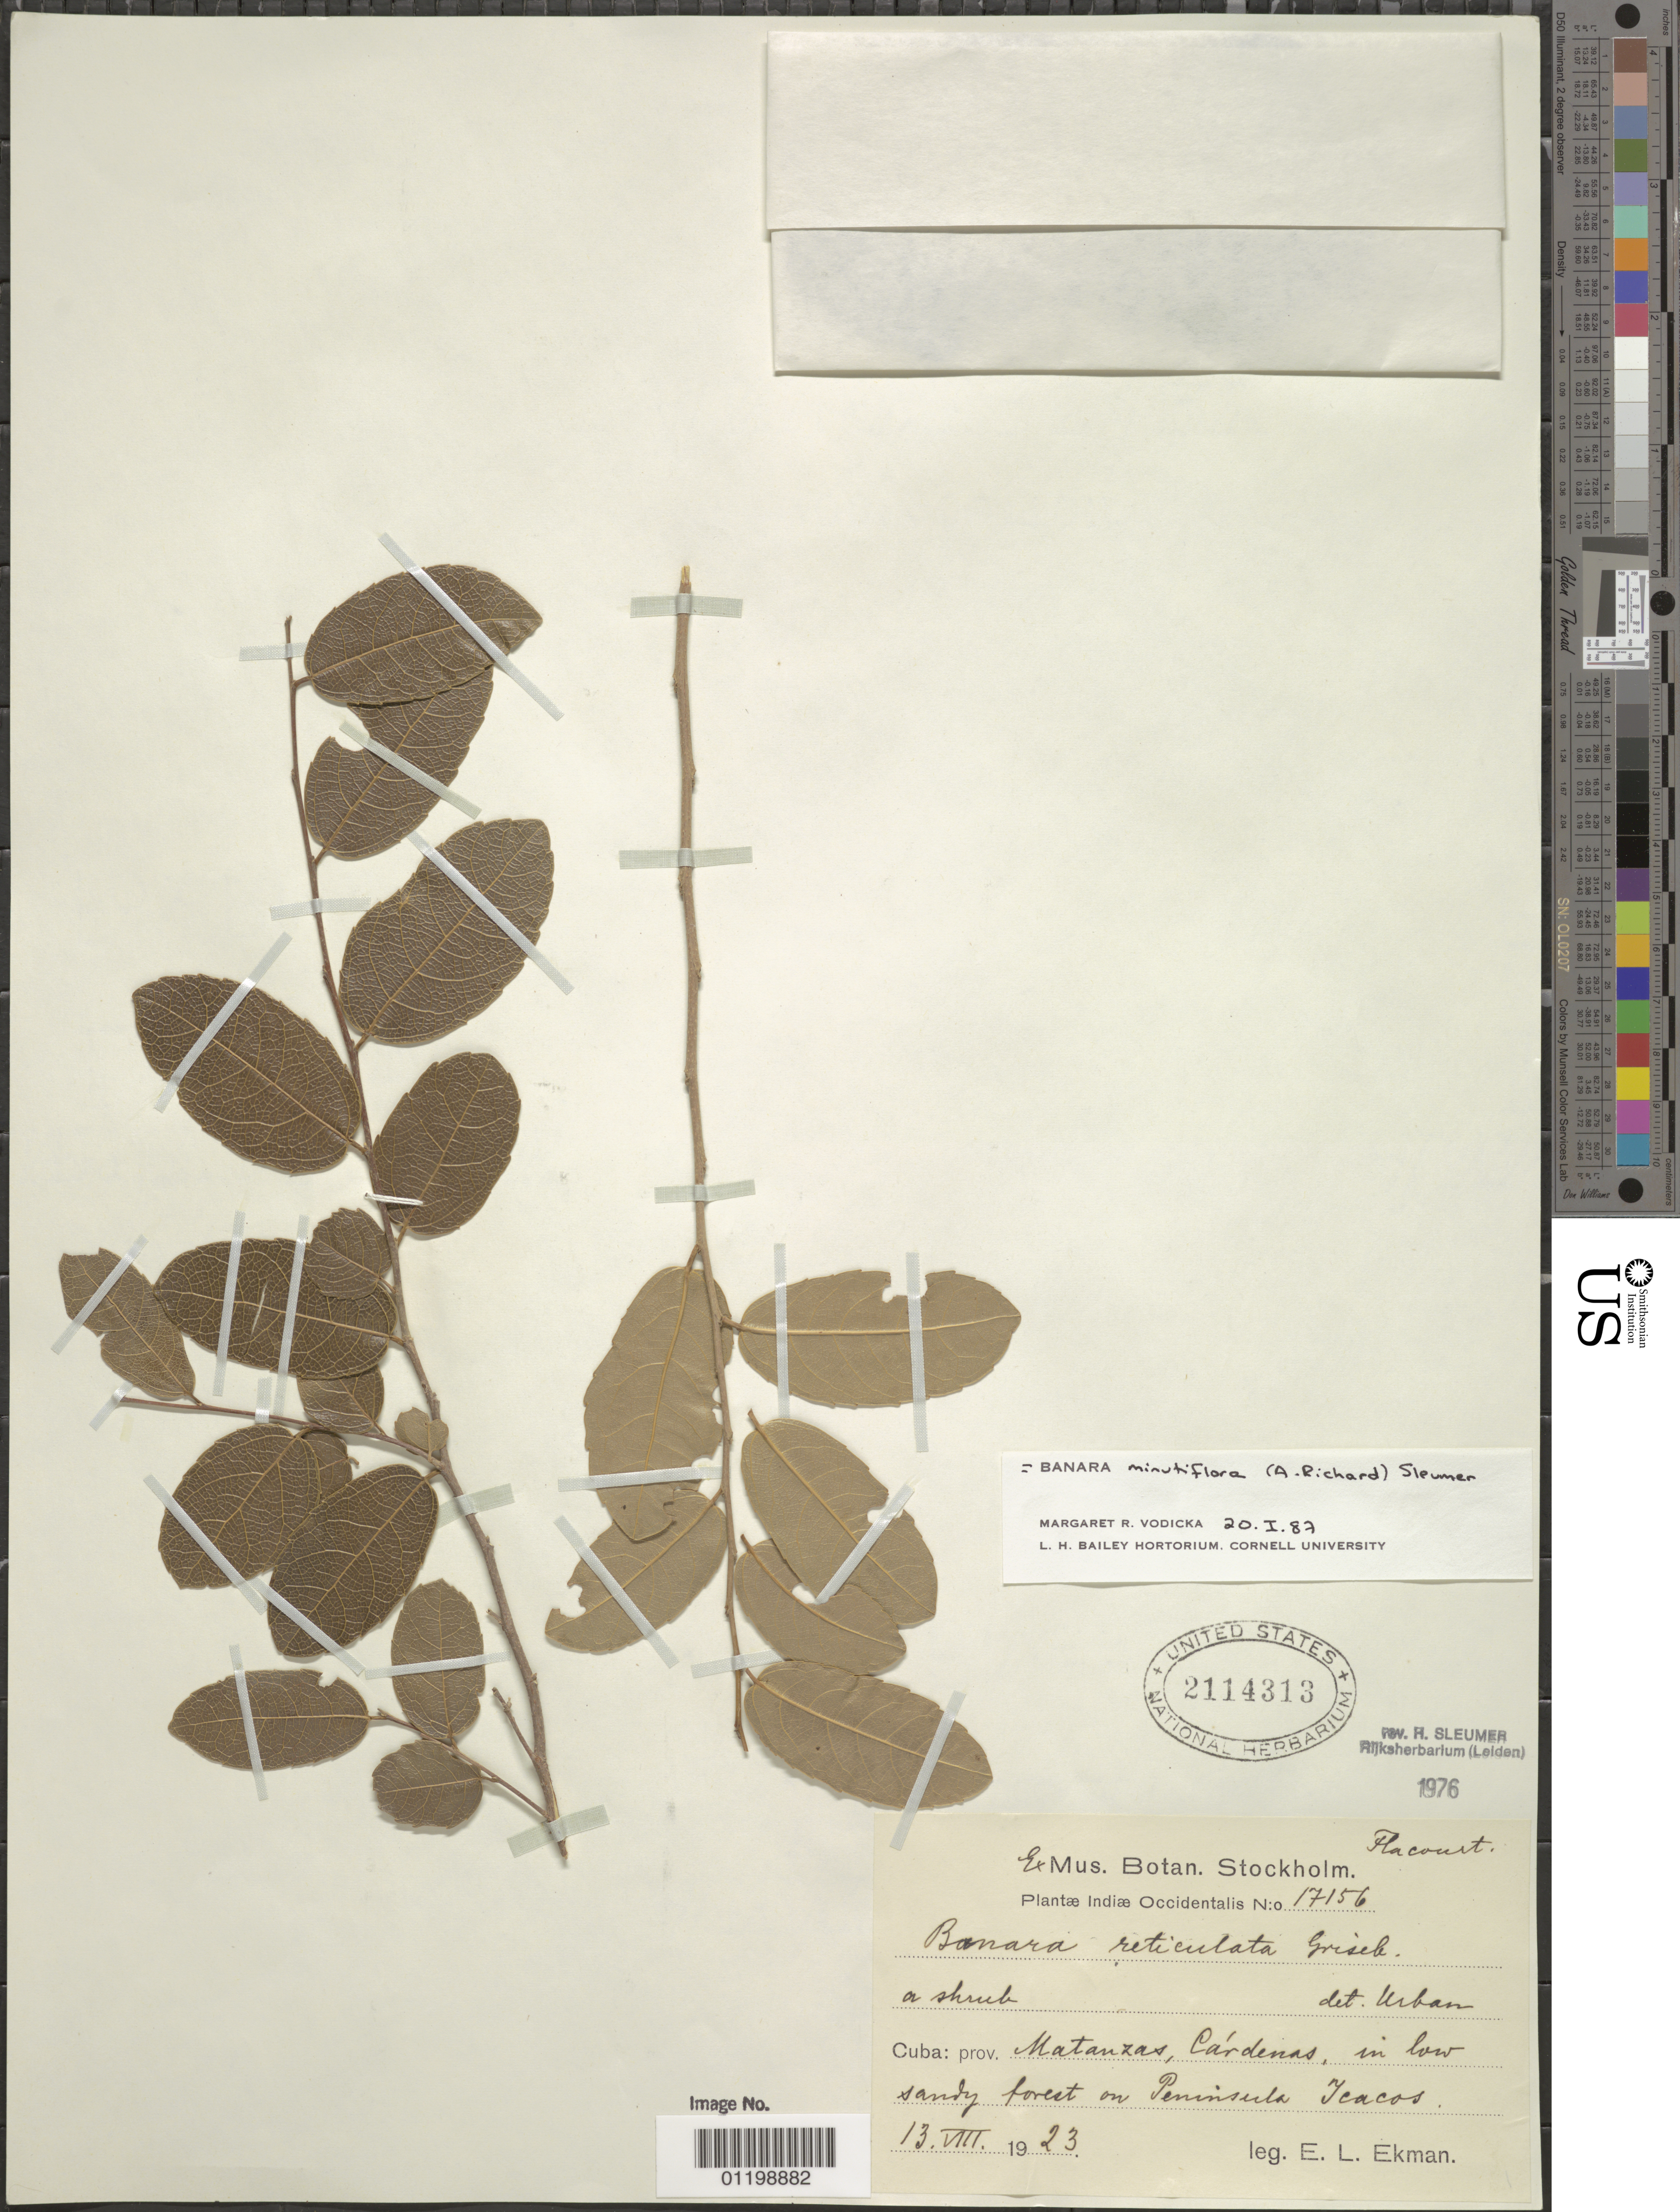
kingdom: Plantae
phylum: Tracheophyta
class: Magnoliopsida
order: Malpighiales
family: Salicaceae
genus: Banara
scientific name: Banara minutiflora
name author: (A. Rich.) Sleumer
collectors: E. L. Ekman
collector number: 17156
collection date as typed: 13 Aug 1923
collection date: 1923-08-13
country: Cuba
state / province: Matanzas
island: Cuba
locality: Cardenas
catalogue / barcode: US 2114313